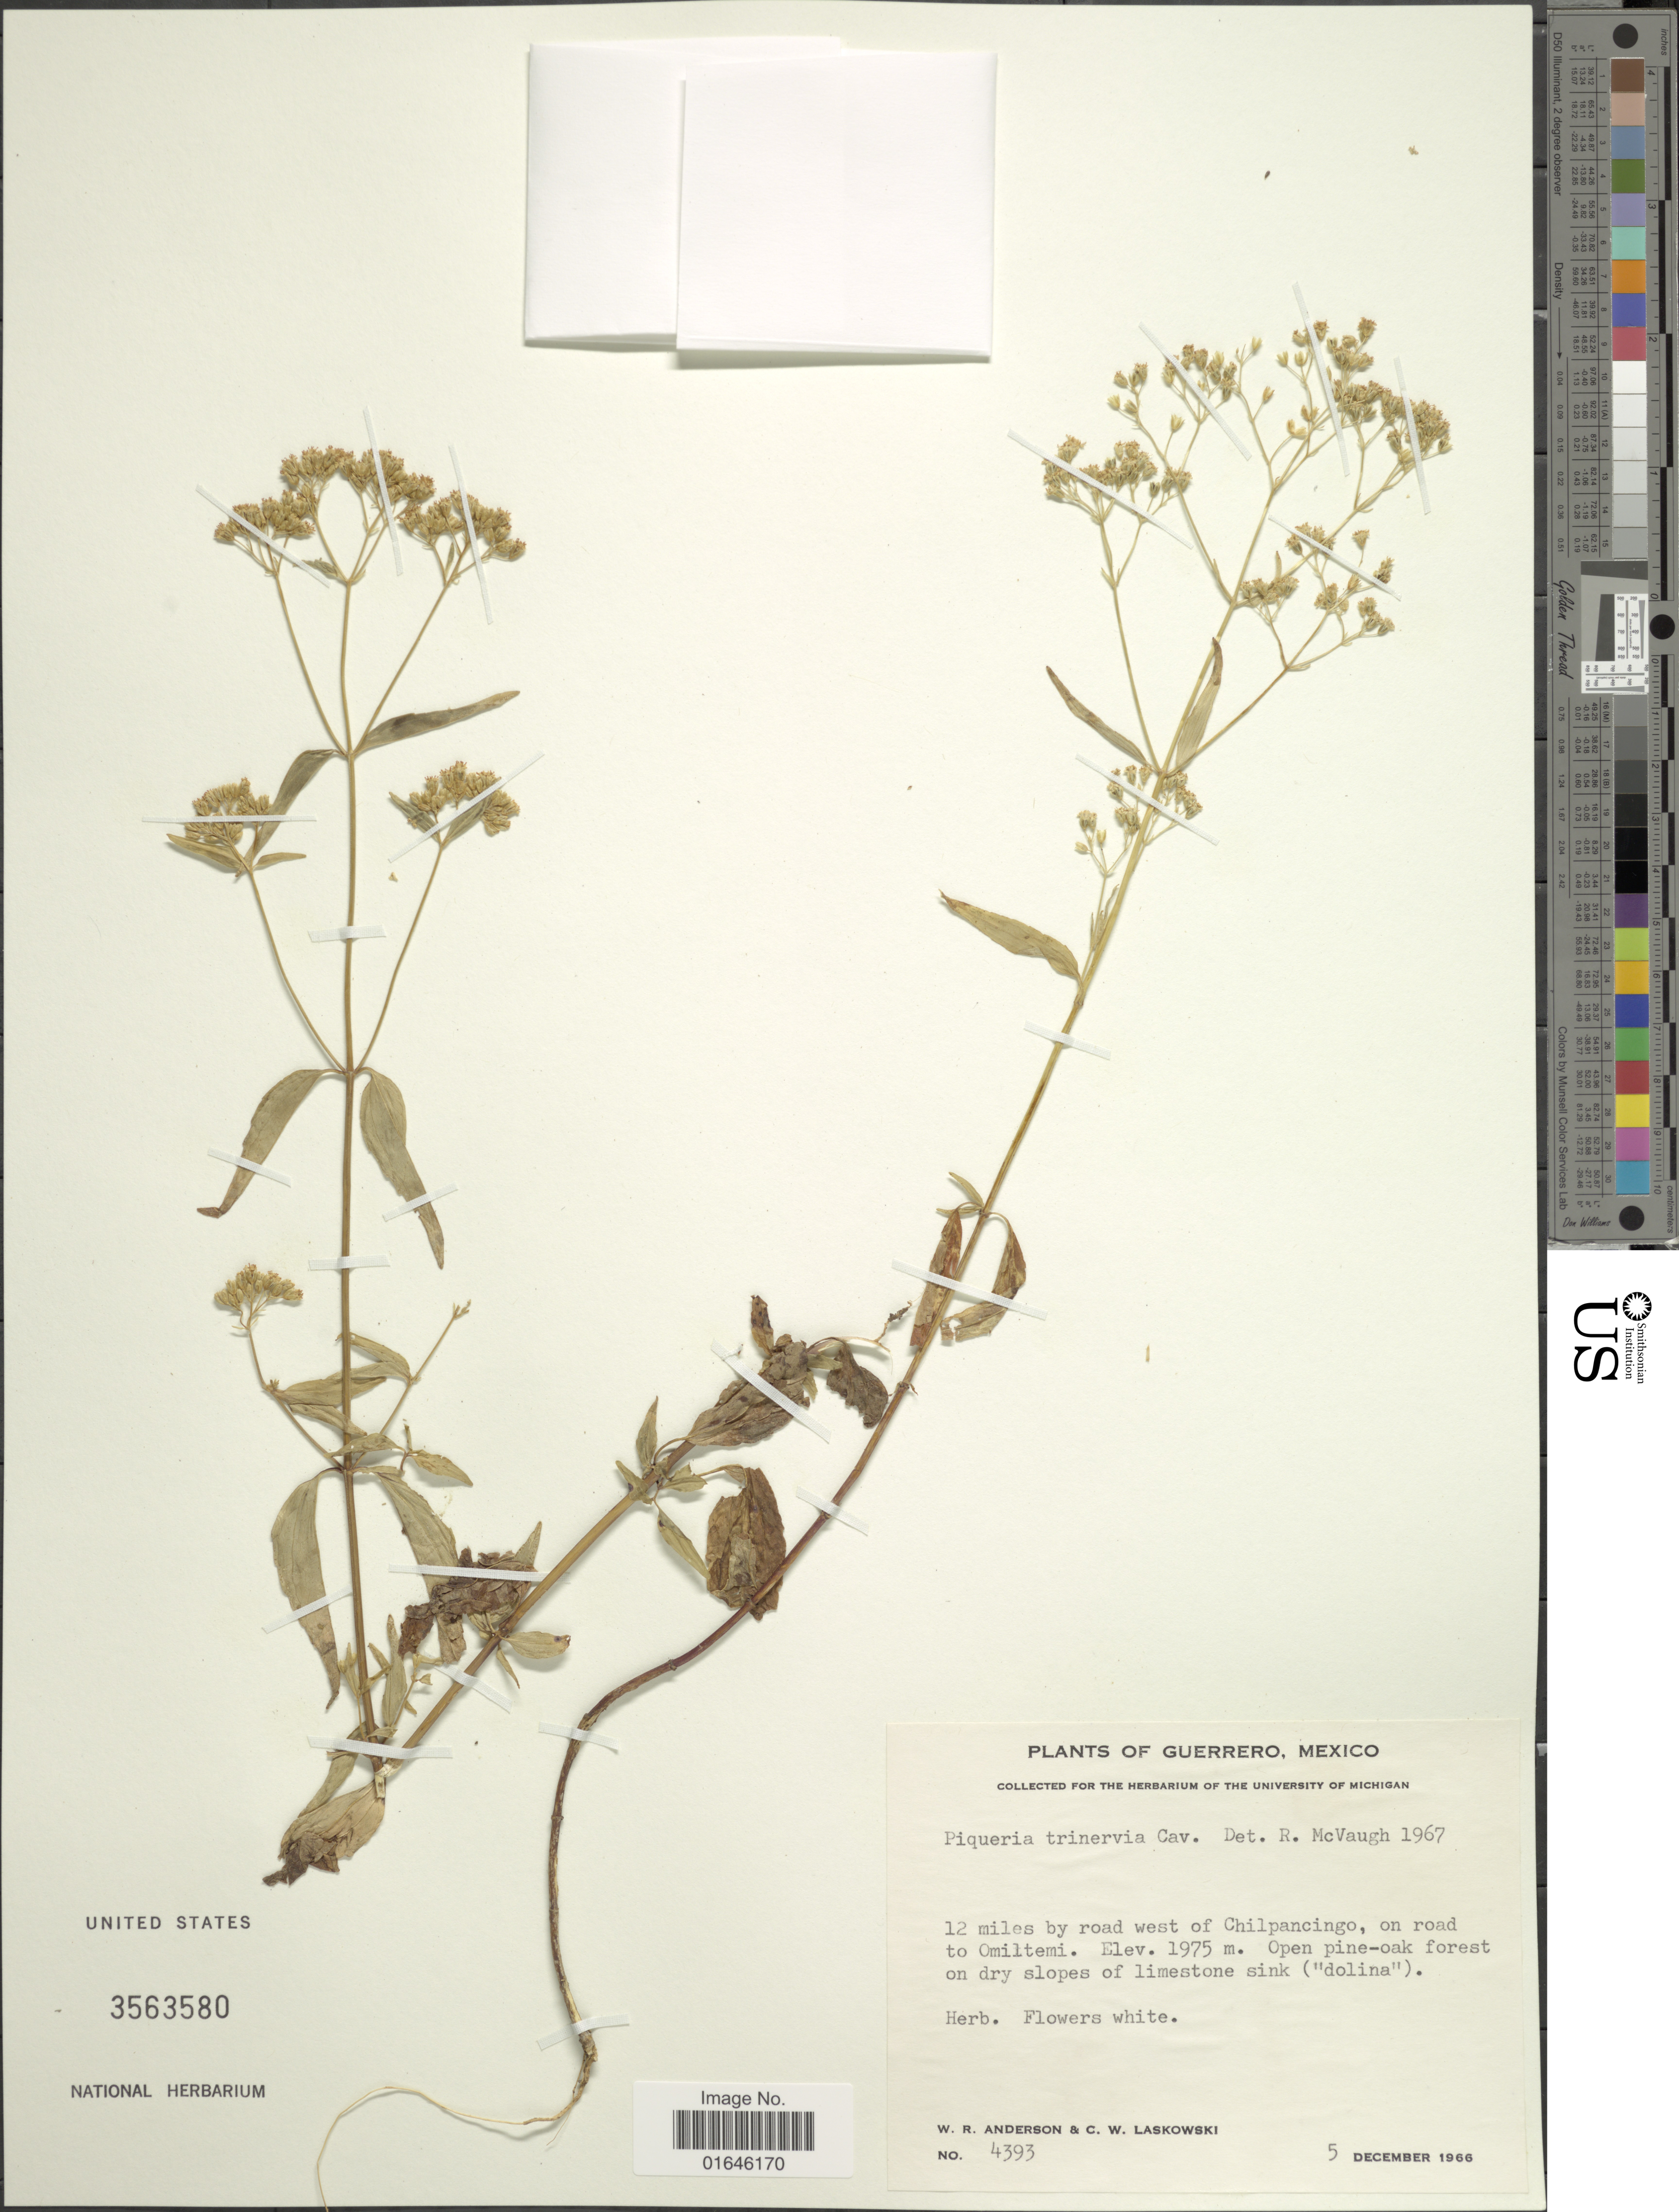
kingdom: Plantae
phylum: Tracheophyta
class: Magnoliopsida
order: Asterales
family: Asteraceae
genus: Piqueria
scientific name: Piqueria trinervia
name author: Cav.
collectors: W. Anderson & C. Laskowski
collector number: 4393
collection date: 1966-12-05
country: Mexico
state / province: Guerrero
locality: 12 miles by road west of Chilpancingo, on road to Omiltemi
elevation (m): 1975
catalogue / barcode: US 3563580